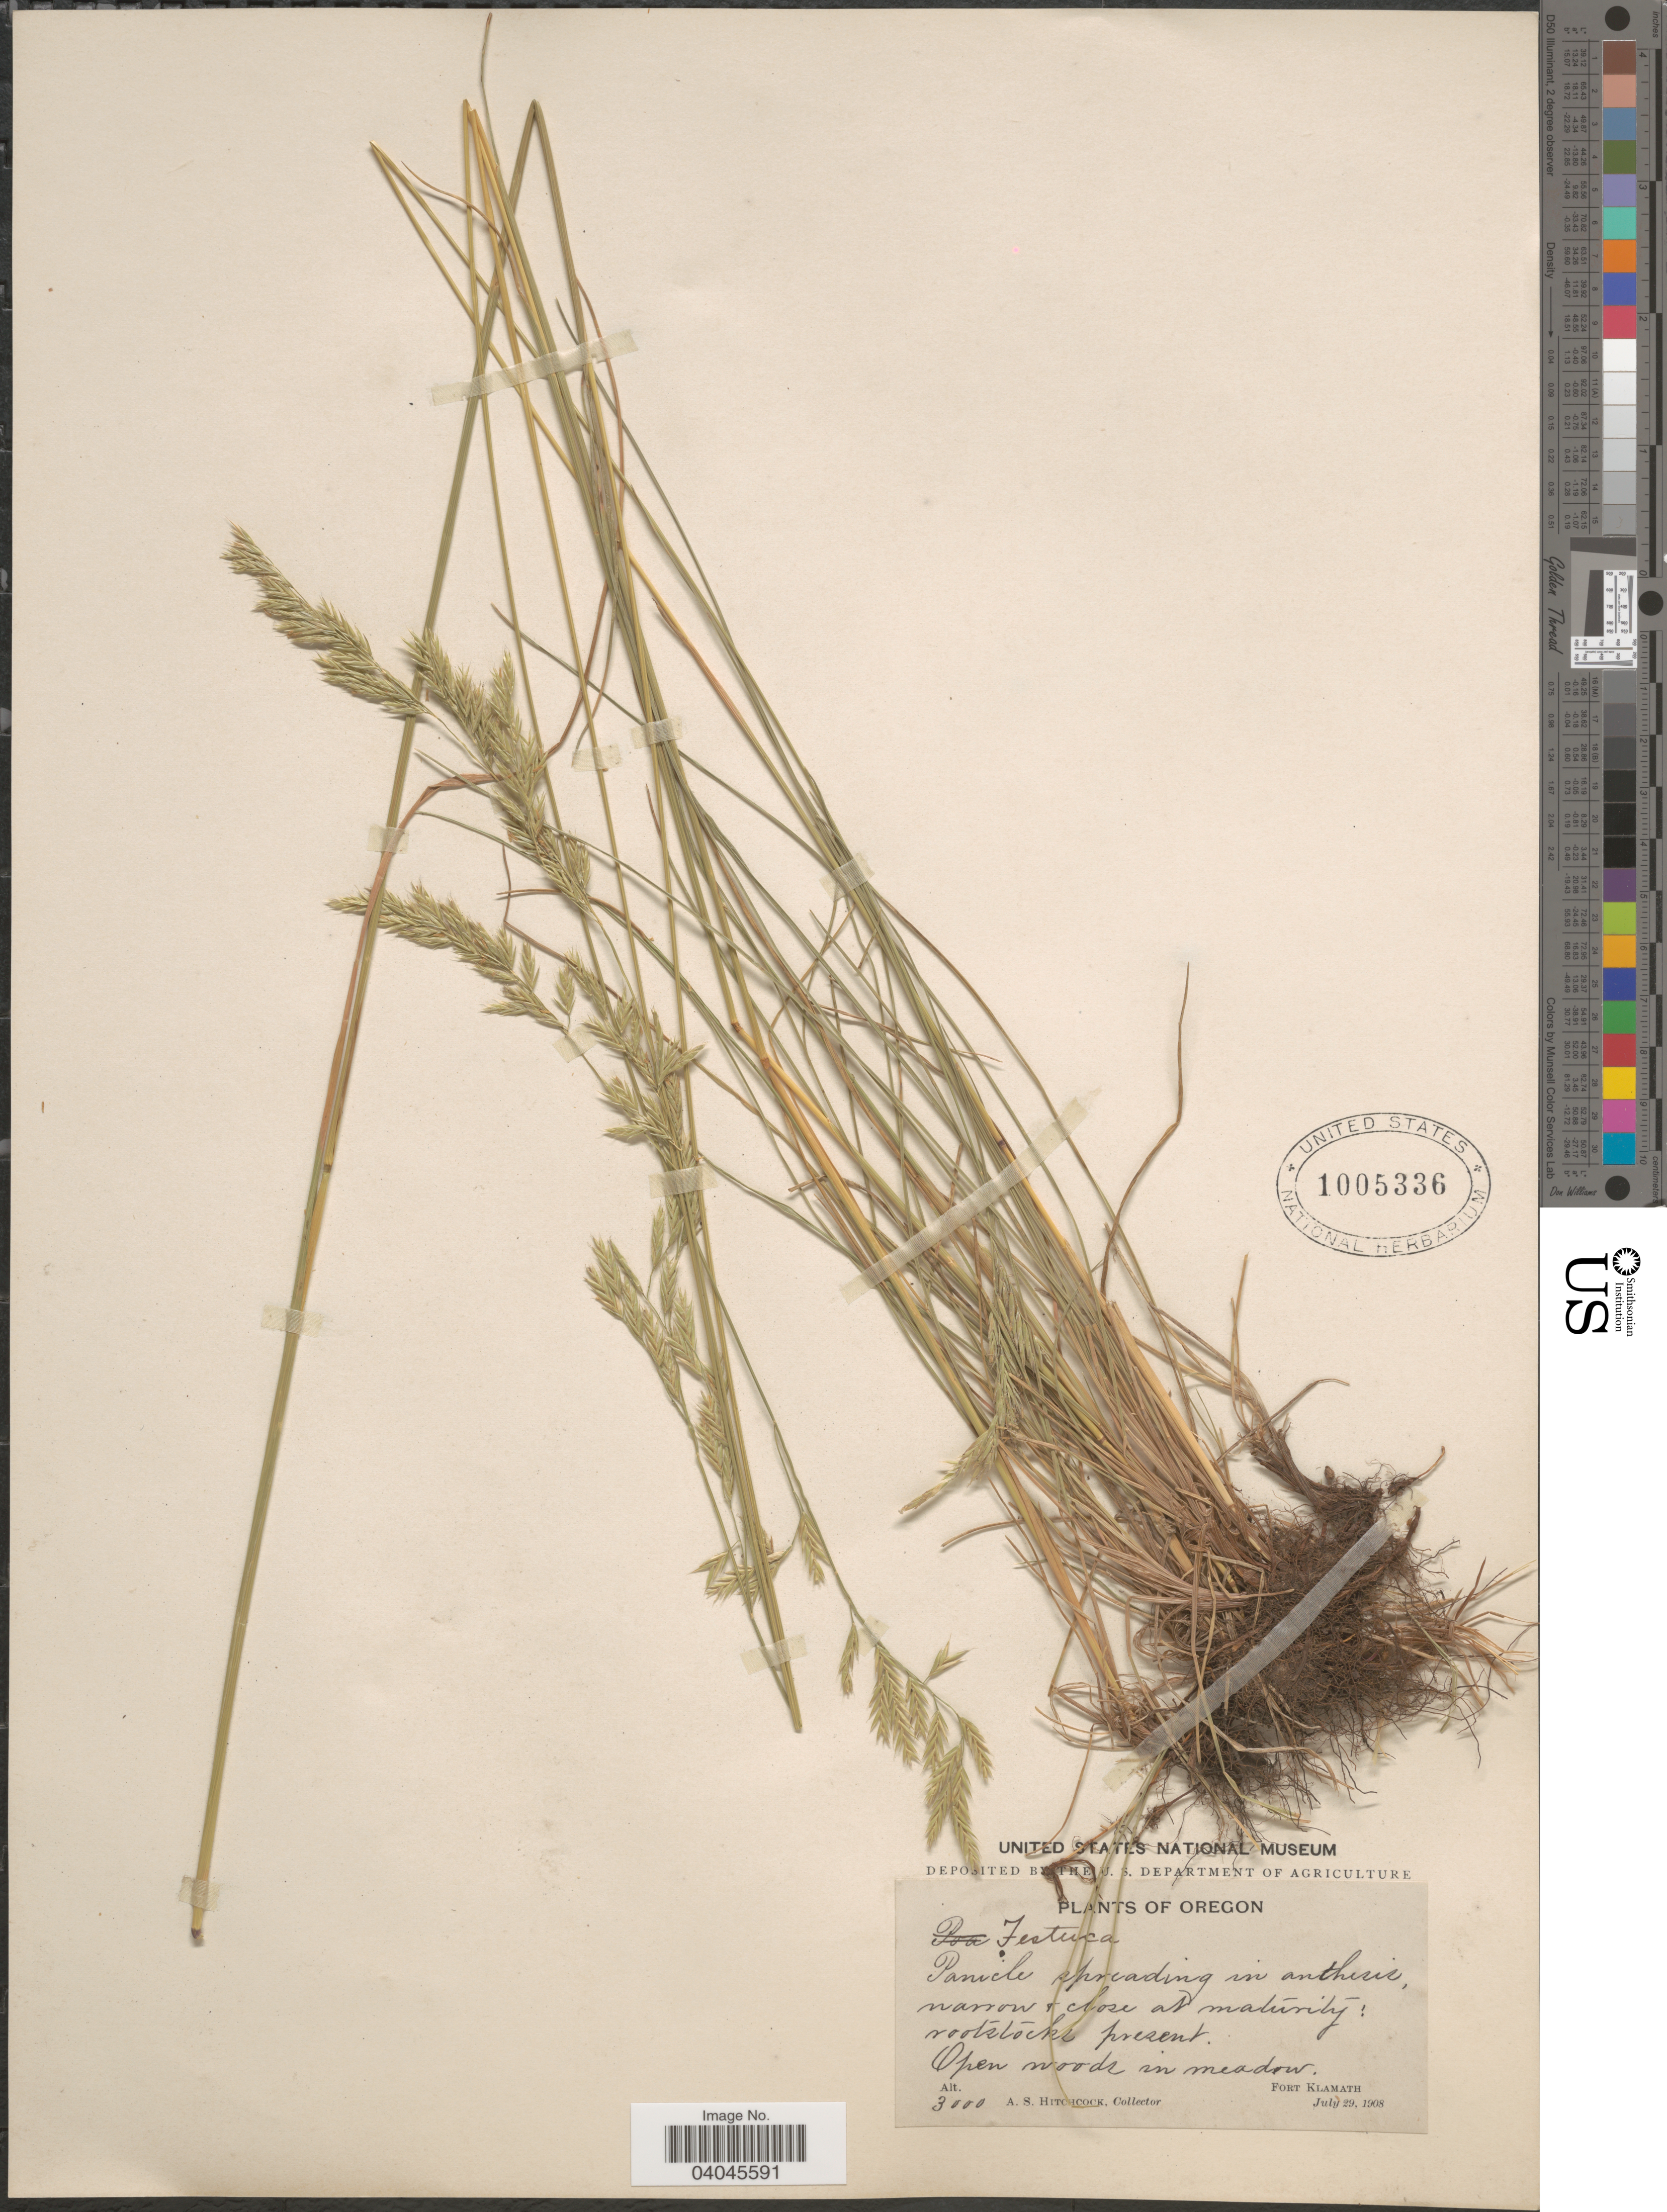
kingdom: Plantae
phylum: Tracheophyta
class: Liliopsida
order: Poales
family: Poaceae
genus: Festuca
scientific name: Festuca rubra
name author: L.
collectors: A. S. Hitchcock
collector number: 3000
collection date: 1908-07-29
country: United States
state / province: Oregon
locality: Fort Klamath.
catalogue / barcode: US 1005336